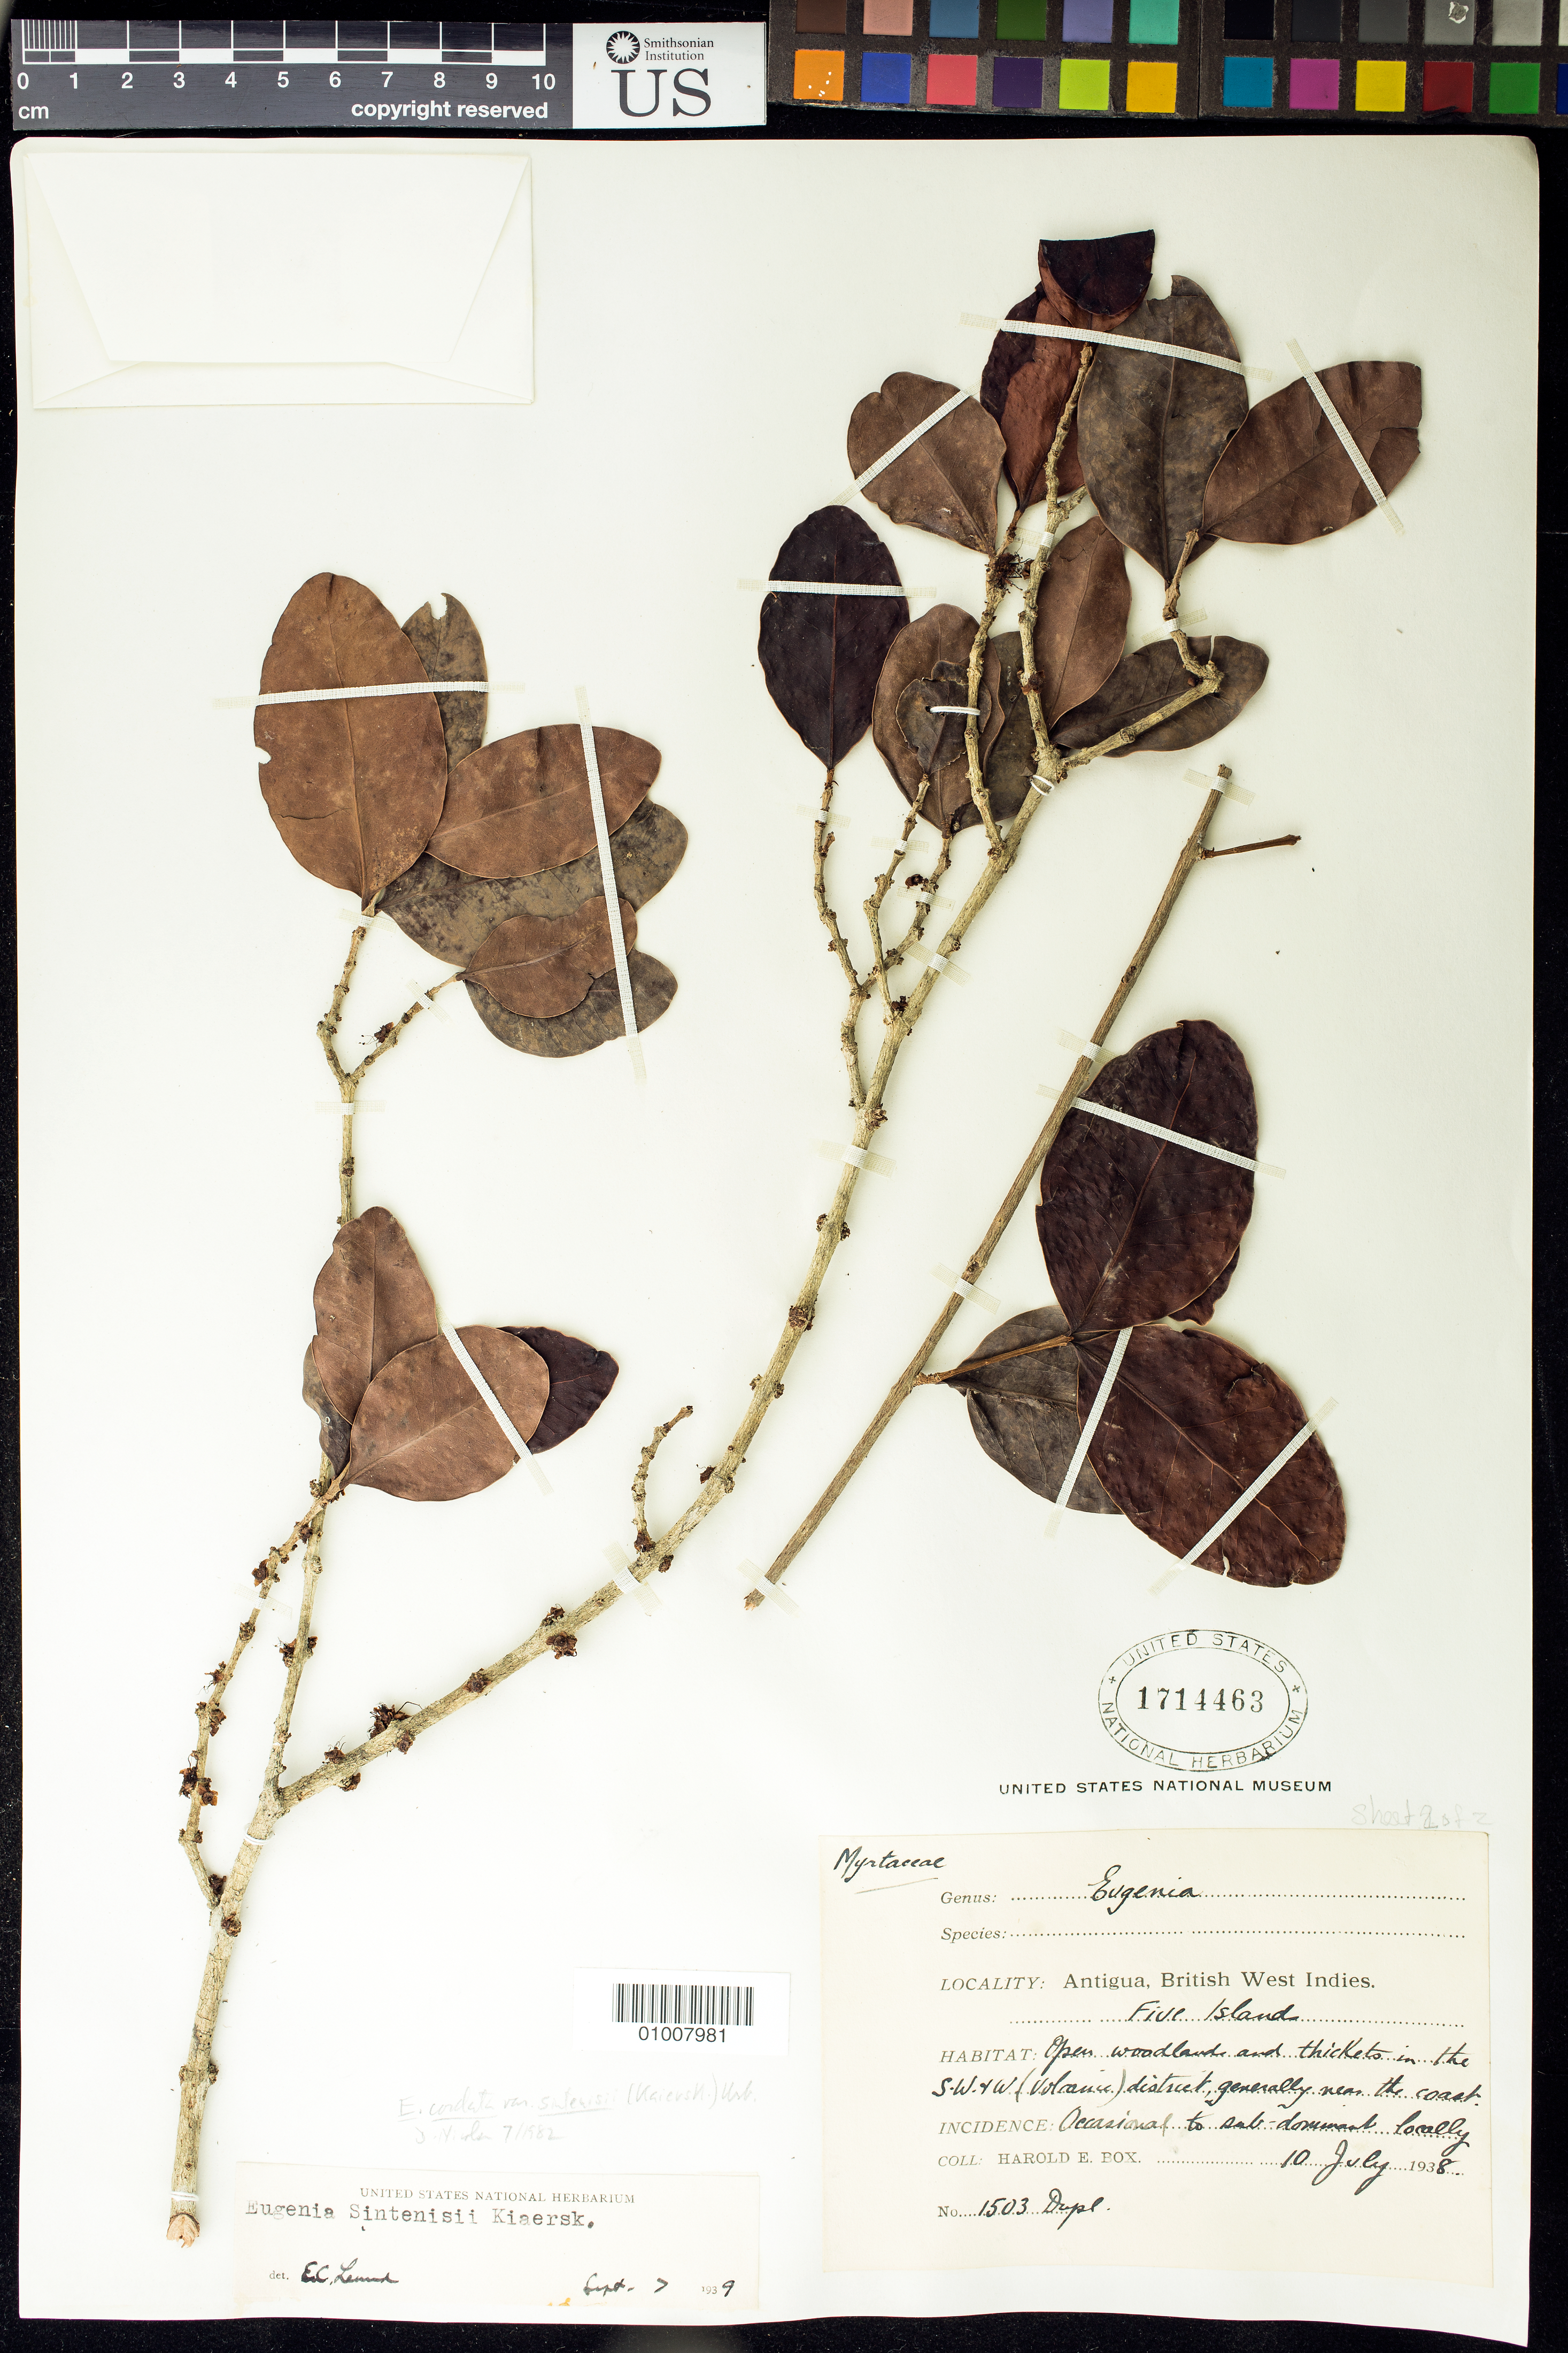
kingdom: Plantae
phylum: Tracheophyta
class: Magnoliopsida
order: Myrtales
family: Myrtaceae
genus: Eugenia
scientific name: Eugenia cordata var. sintenisii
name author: (Kiaersk.) Krug & Urb.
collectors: H. E. Box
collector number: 1503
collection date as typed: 10 Jul 1938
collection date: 1938-07-10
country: Antigua and Barbuda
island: Antigua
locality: Five Islands. S.W. and W. (volcanic) district.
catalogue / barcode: US 1714463